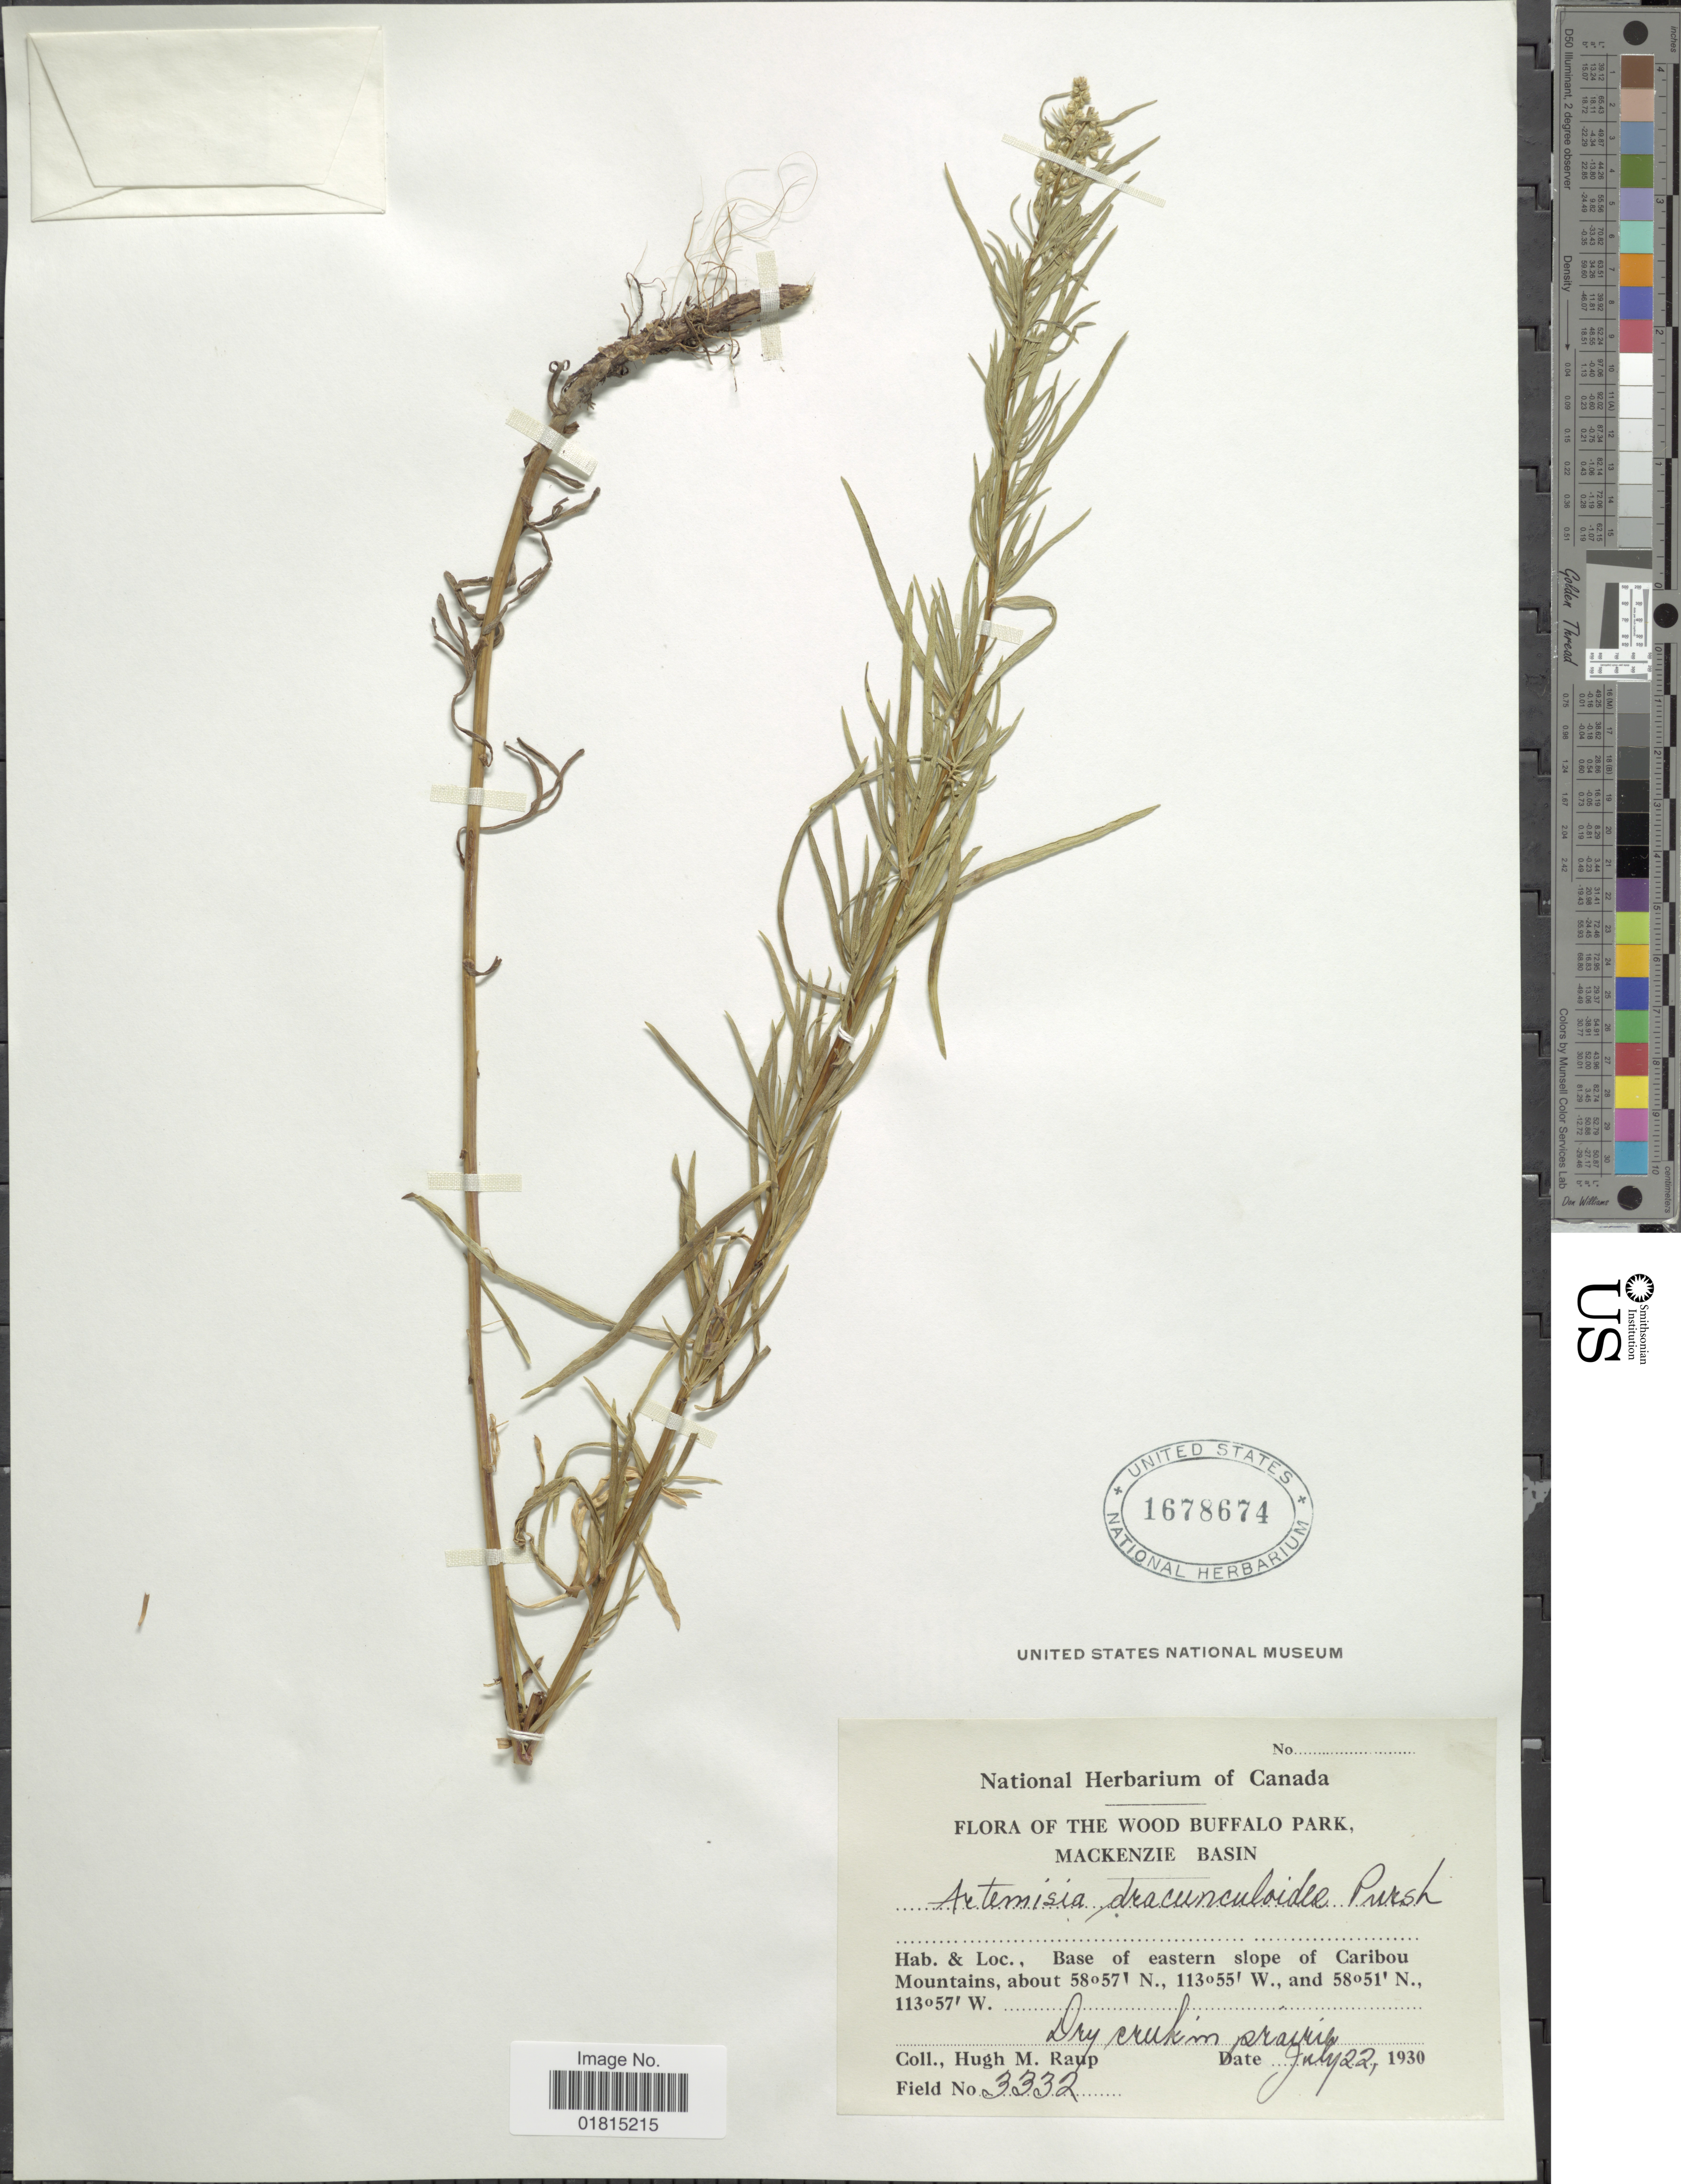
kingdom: Plantae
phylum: Tracheophyta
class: Magnoliopsida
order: Asterales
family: Asteraceae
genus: Artemisia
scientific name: Artemisia dracunculoides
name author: Pursh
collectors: H. Raup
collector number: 3332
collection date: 1930-07-22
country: Canada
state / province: Alberta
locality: Wood Buffalo Park, Mackenzie Basin. Base of eastern slope of Caribou Mountains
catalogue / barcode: US 1678674